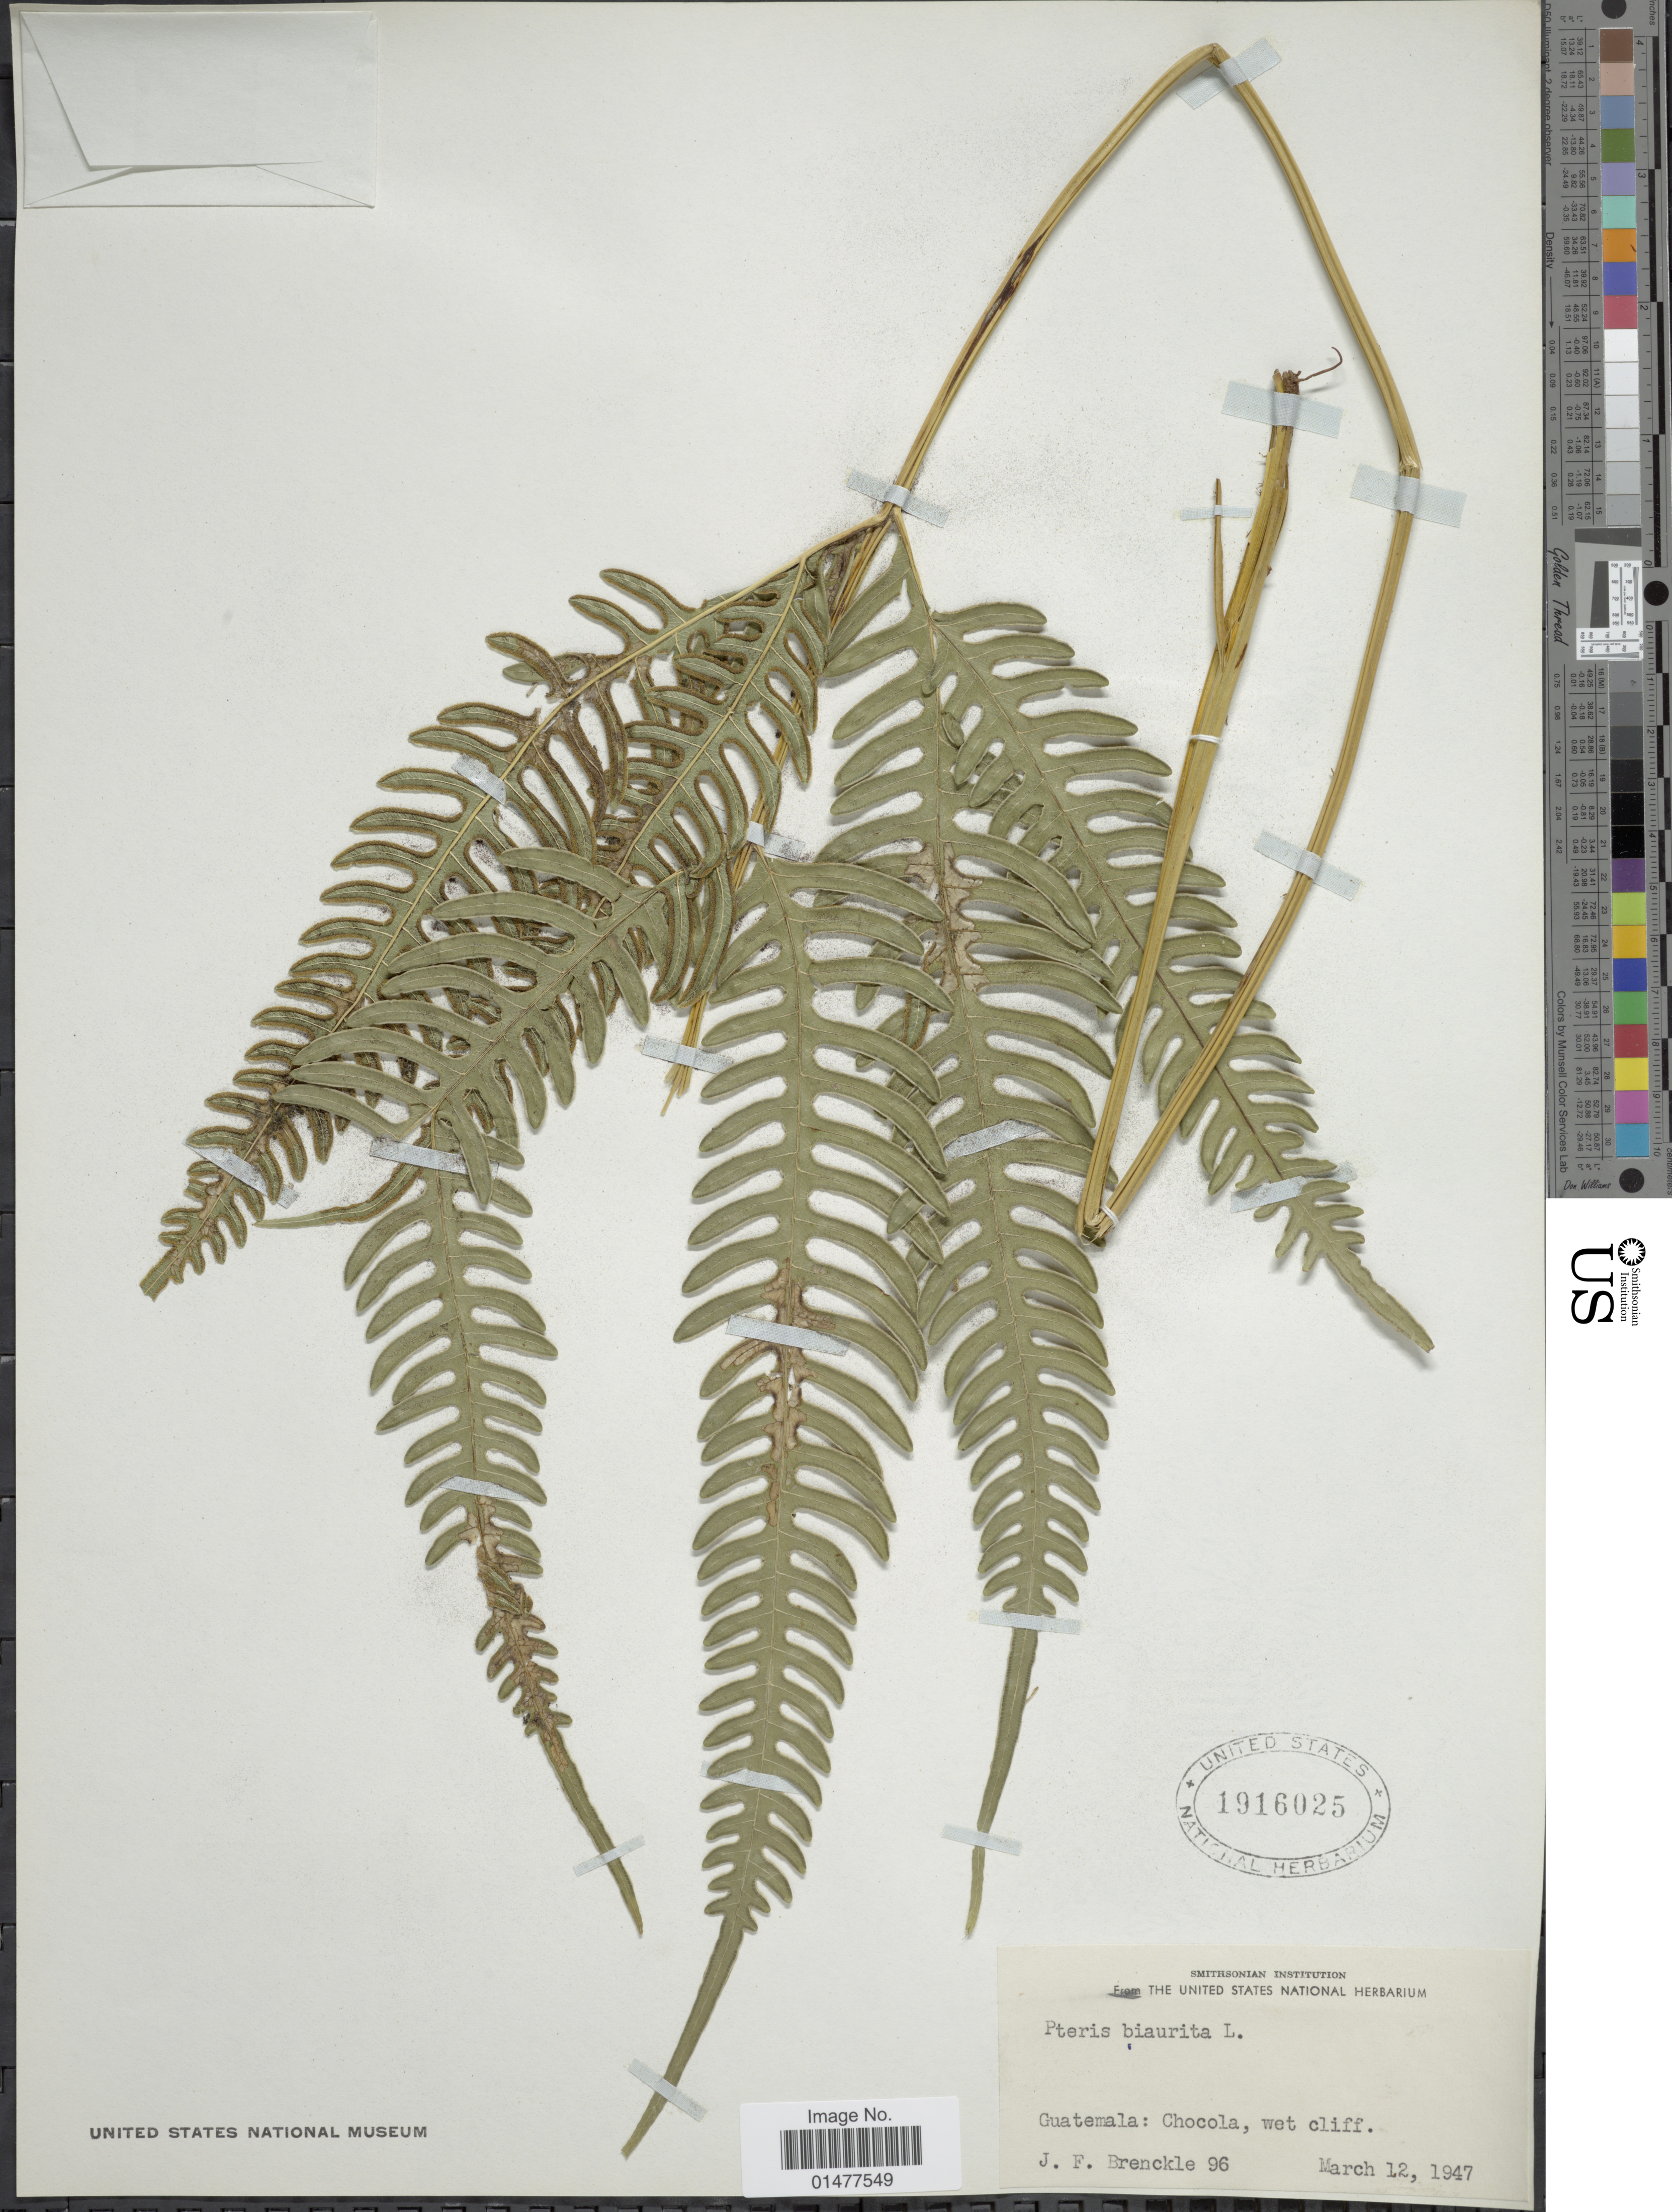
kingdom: Plantae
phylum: Tracheophyta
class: Polypodiopsida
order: Polypodiales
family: Pteridaceae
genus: Pteris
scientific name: Pteris biaurita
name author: L.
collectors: J. Brenckle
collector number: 96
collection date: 1947-03-12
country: Guatemala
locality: Chocola: wet cliff.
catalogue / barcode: US 1916025